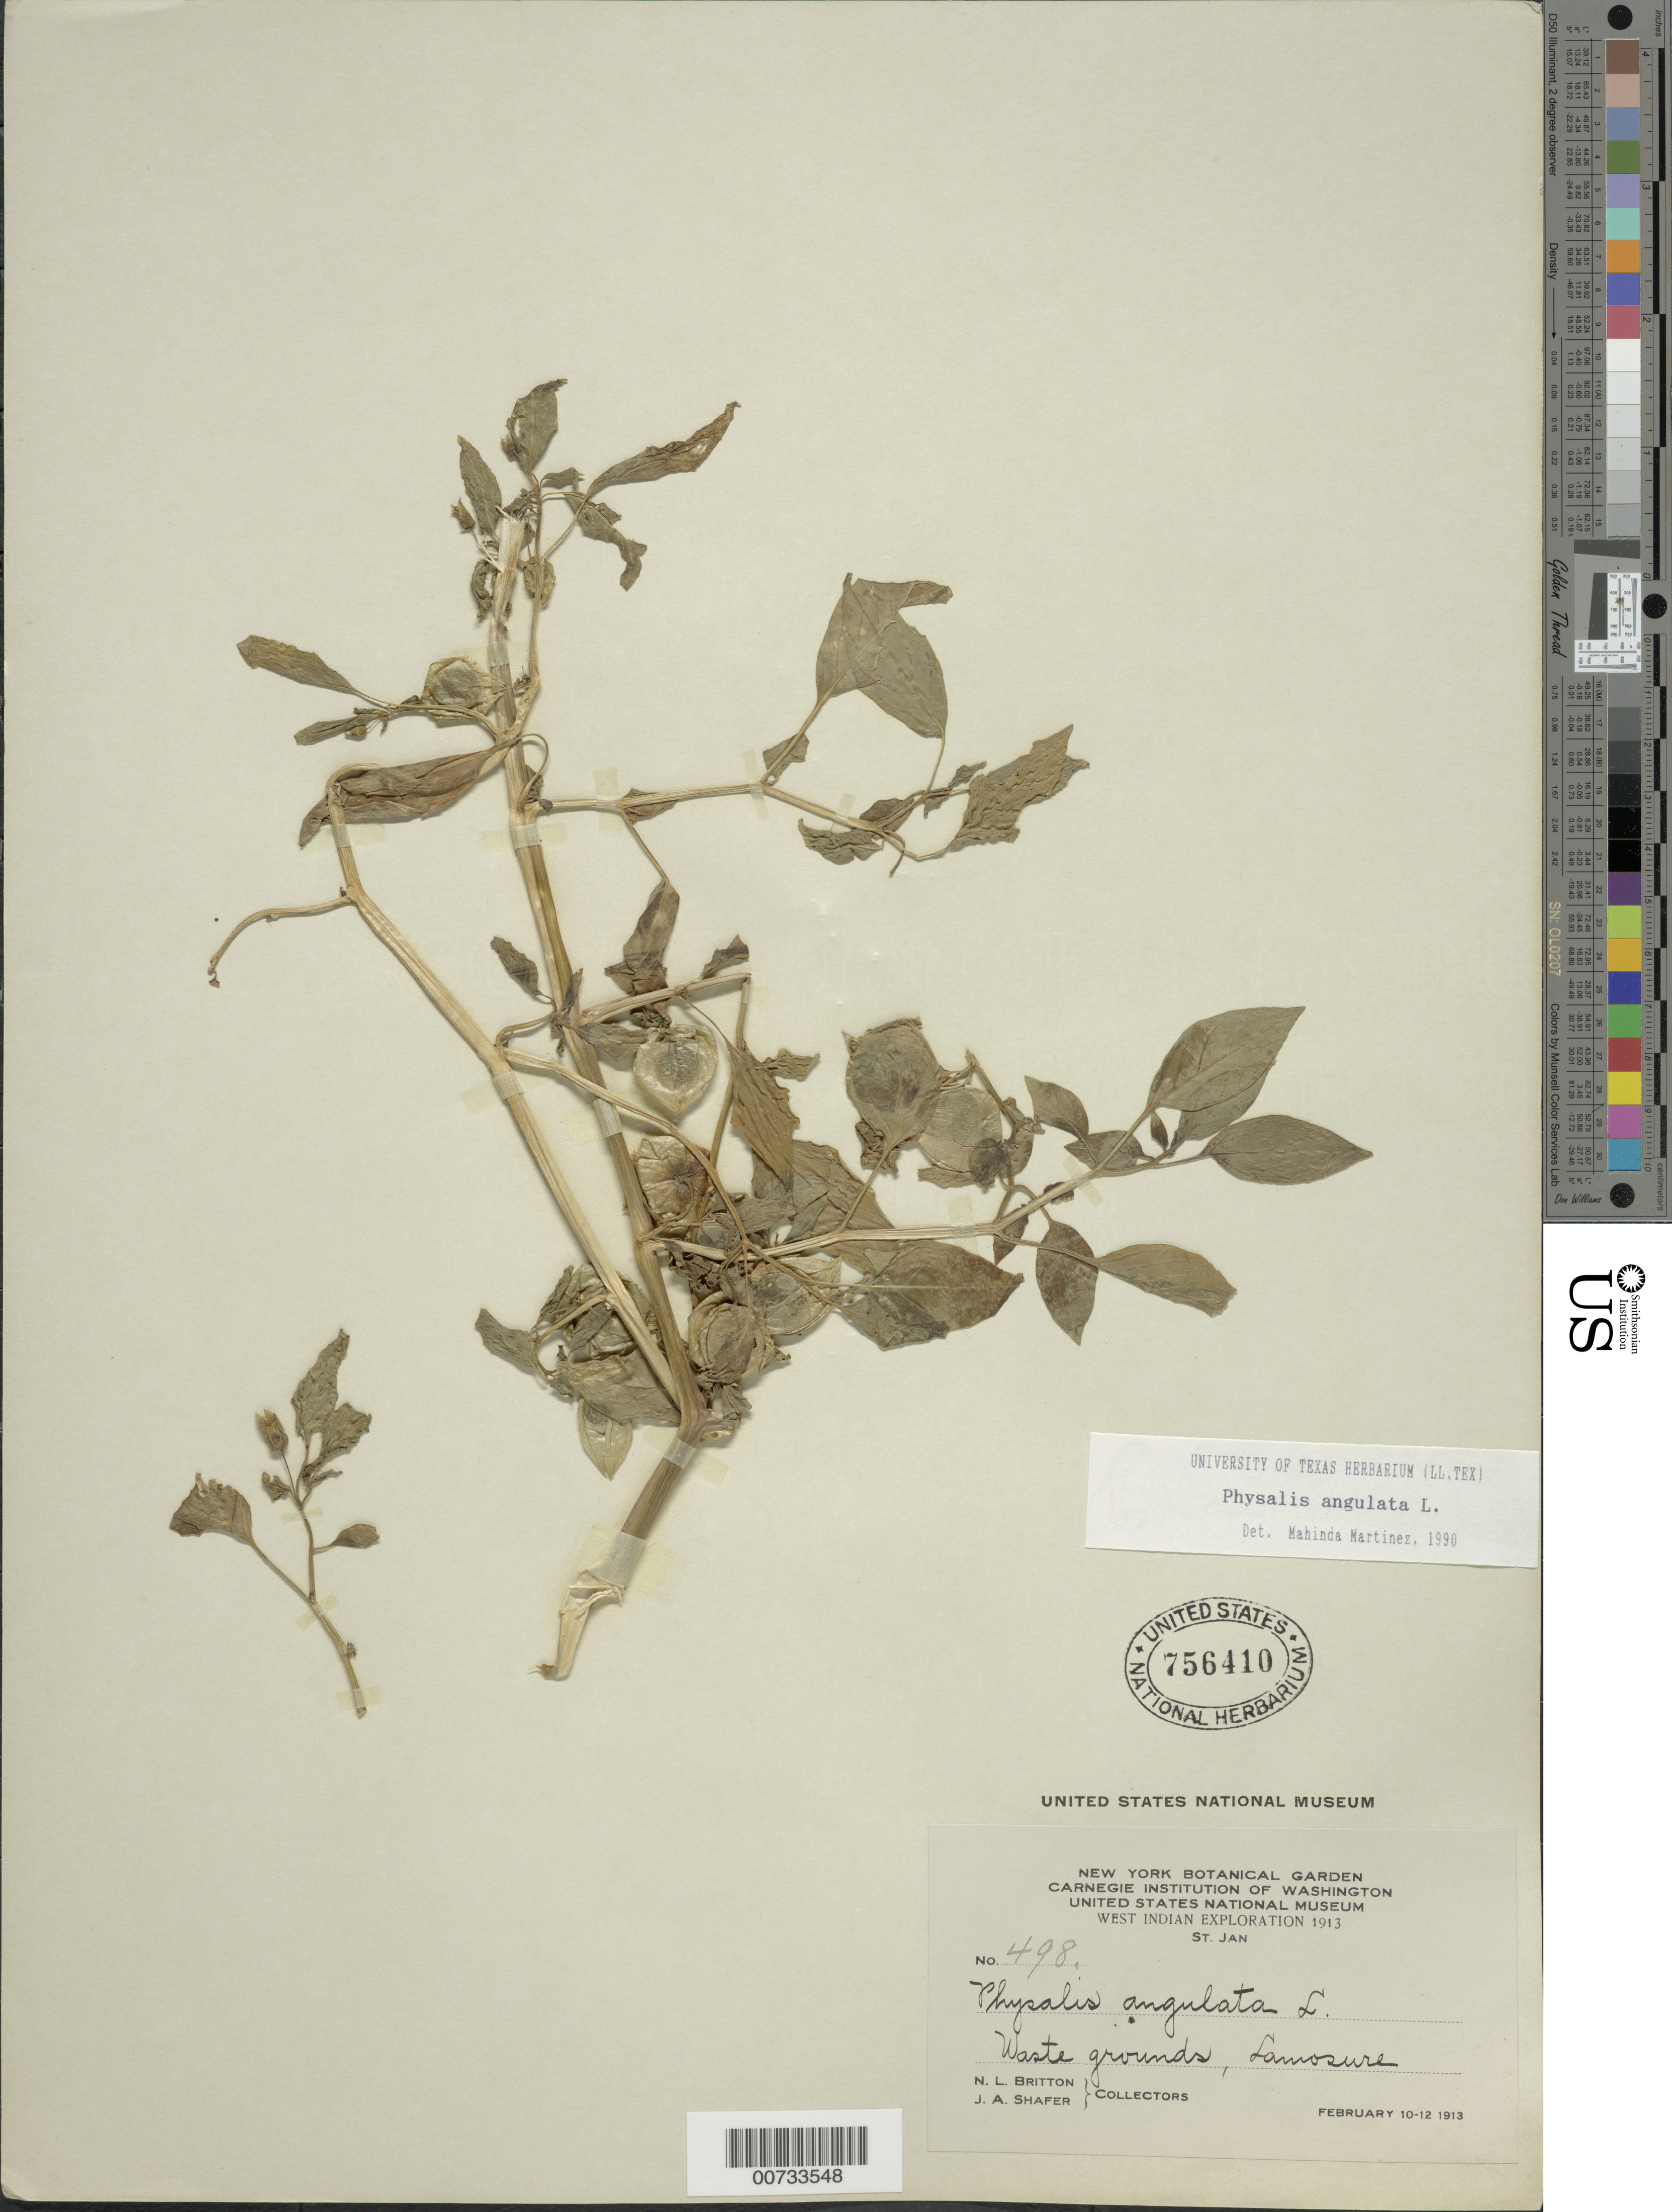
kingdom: Plantae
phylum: Tracheophyta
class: Magnoliopsida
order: Solanales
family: Solanaceae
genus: Physalis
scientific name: Physalis angulata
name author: L.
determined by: Martinez, M.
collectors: N. Britton & J. A. Shafer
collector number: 498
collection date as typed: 10 Feb 1913 to 12 Feb 1913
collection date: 1913-02-10/1913-02-12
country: U.S. Virgin Islands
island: St. John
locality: St. John; Lameshur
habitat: Waste grounds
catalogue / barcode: US 756410